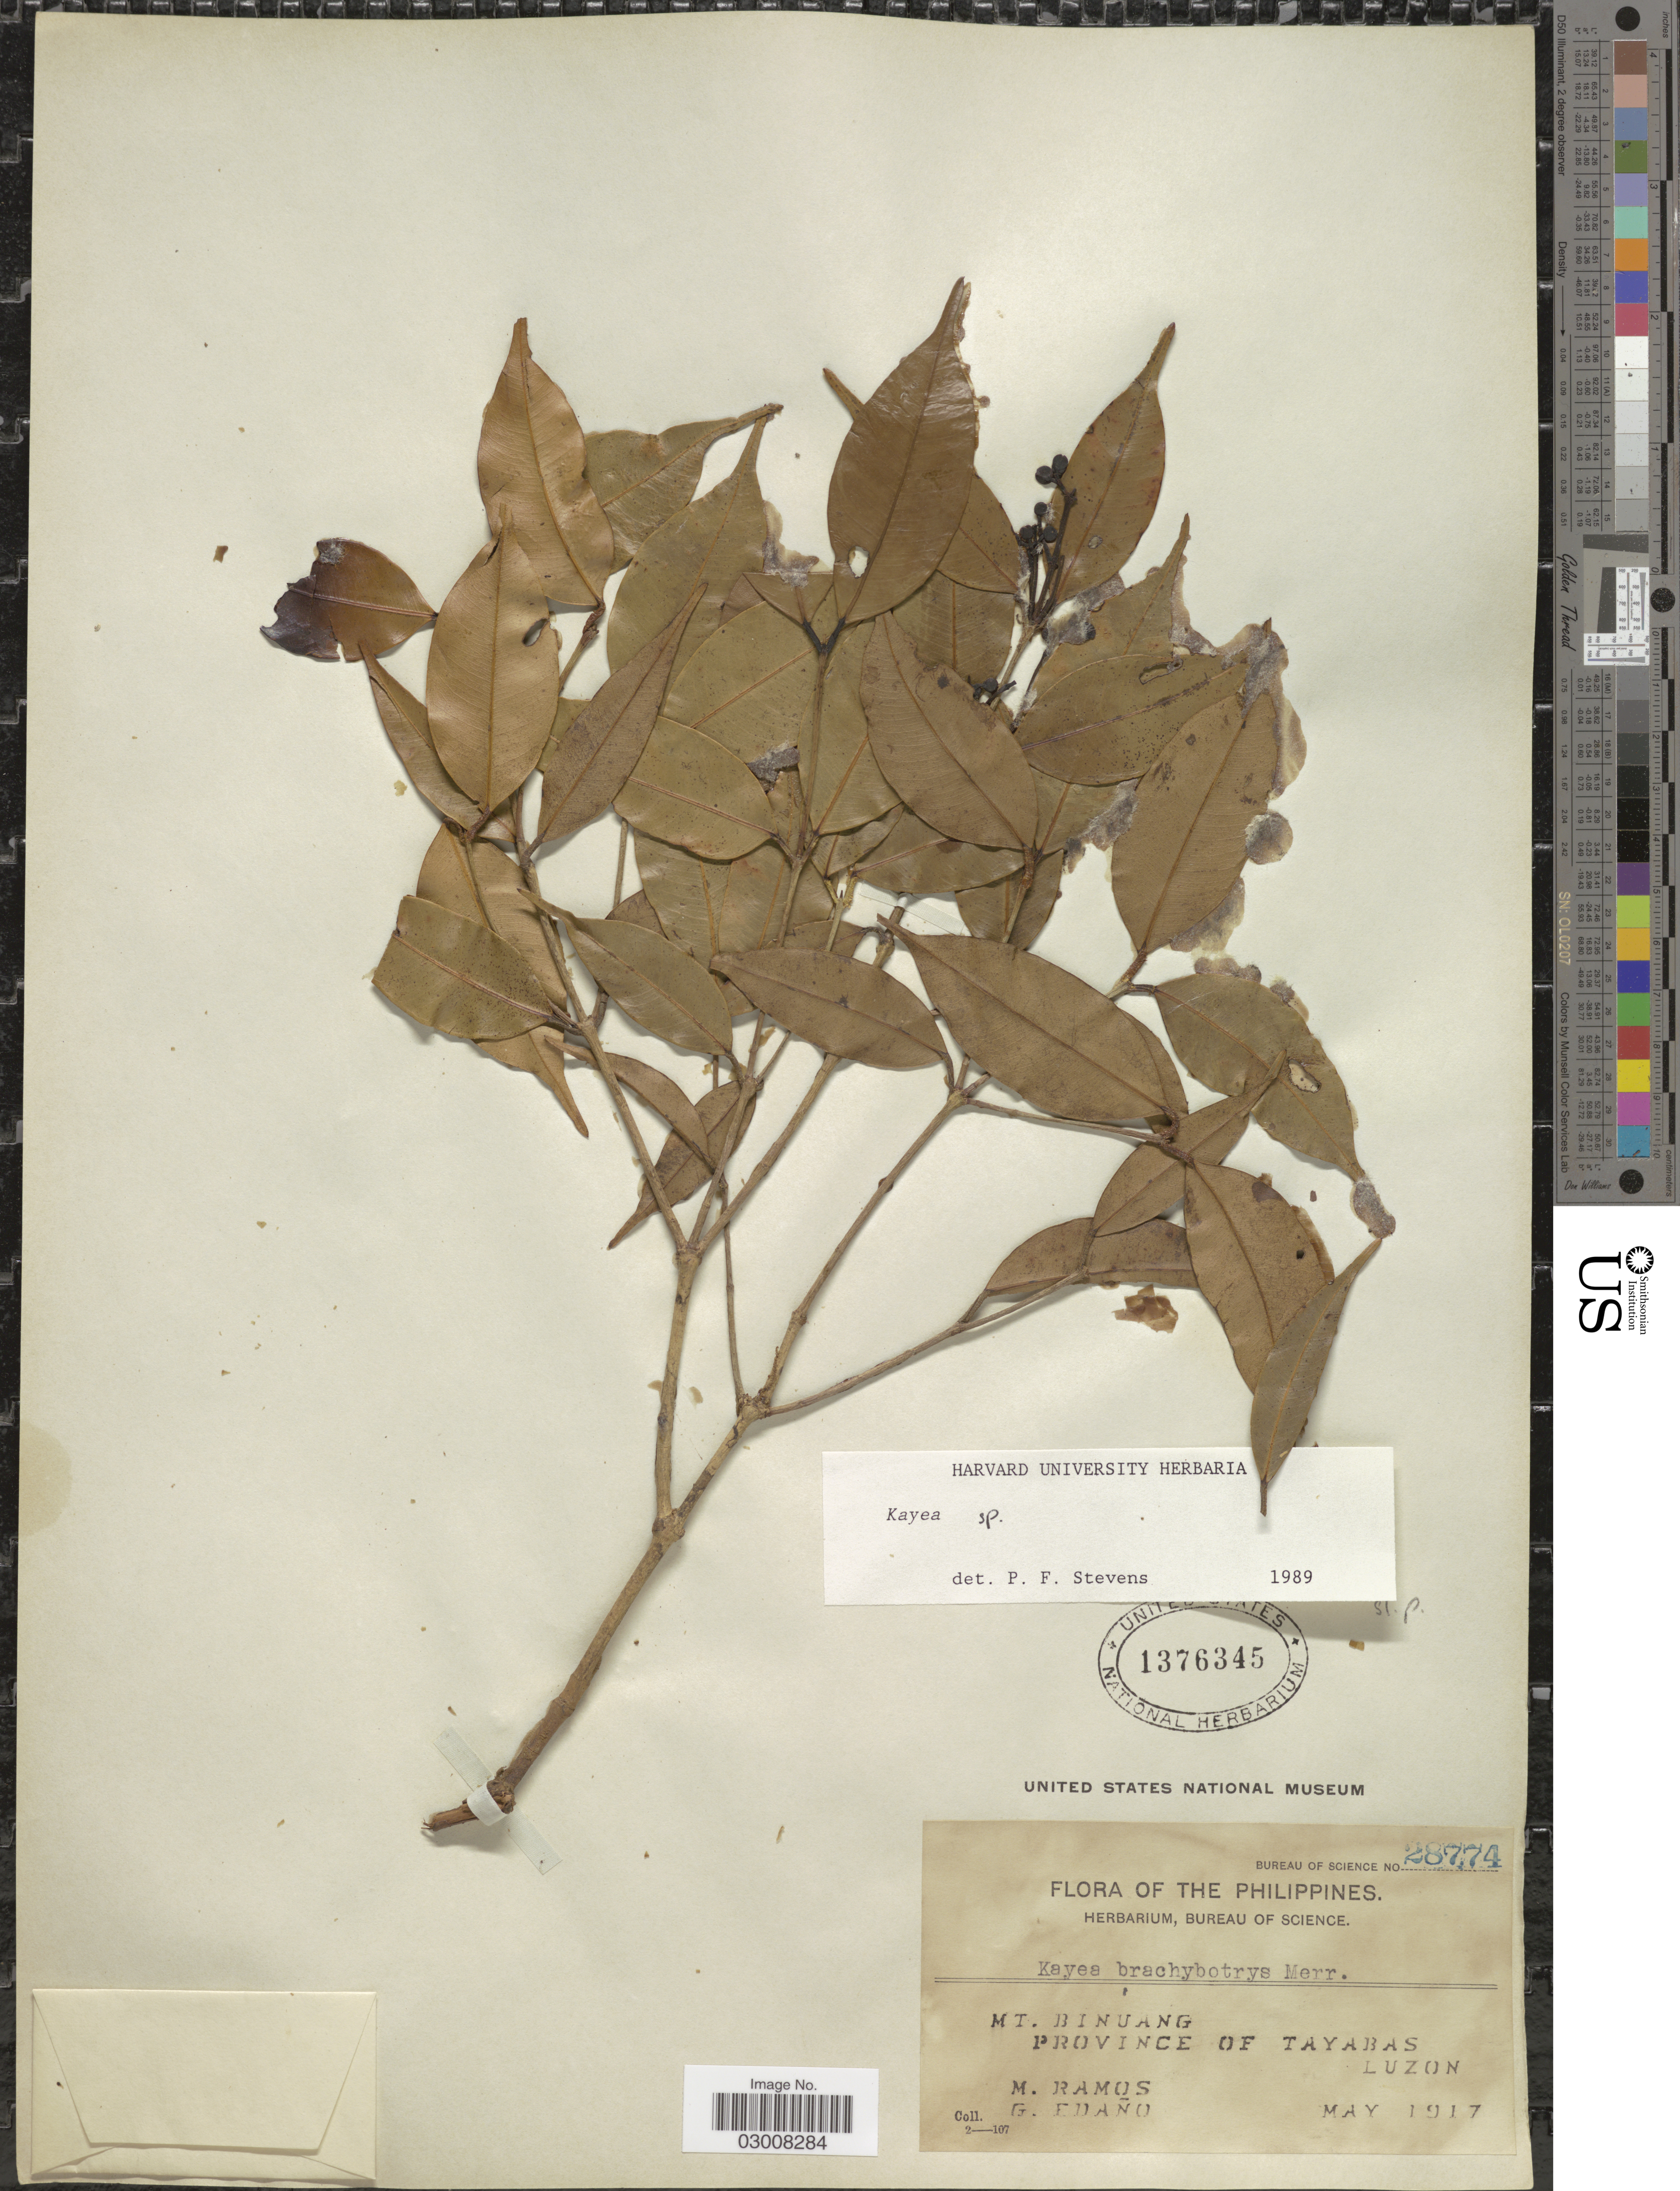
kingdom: Plantae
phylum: Tracheophyta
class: Magnoliopsida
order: Malpighiales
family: Calophyllaceae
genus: Kayea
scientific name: Kayea sp.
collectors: M. Ramos & G. Edaño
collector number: Bureau of Science 28774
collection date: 1917-05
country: Philippines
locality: Mt. Binuang, Province of Tayabas, Luzon.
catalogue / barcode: US 1376345